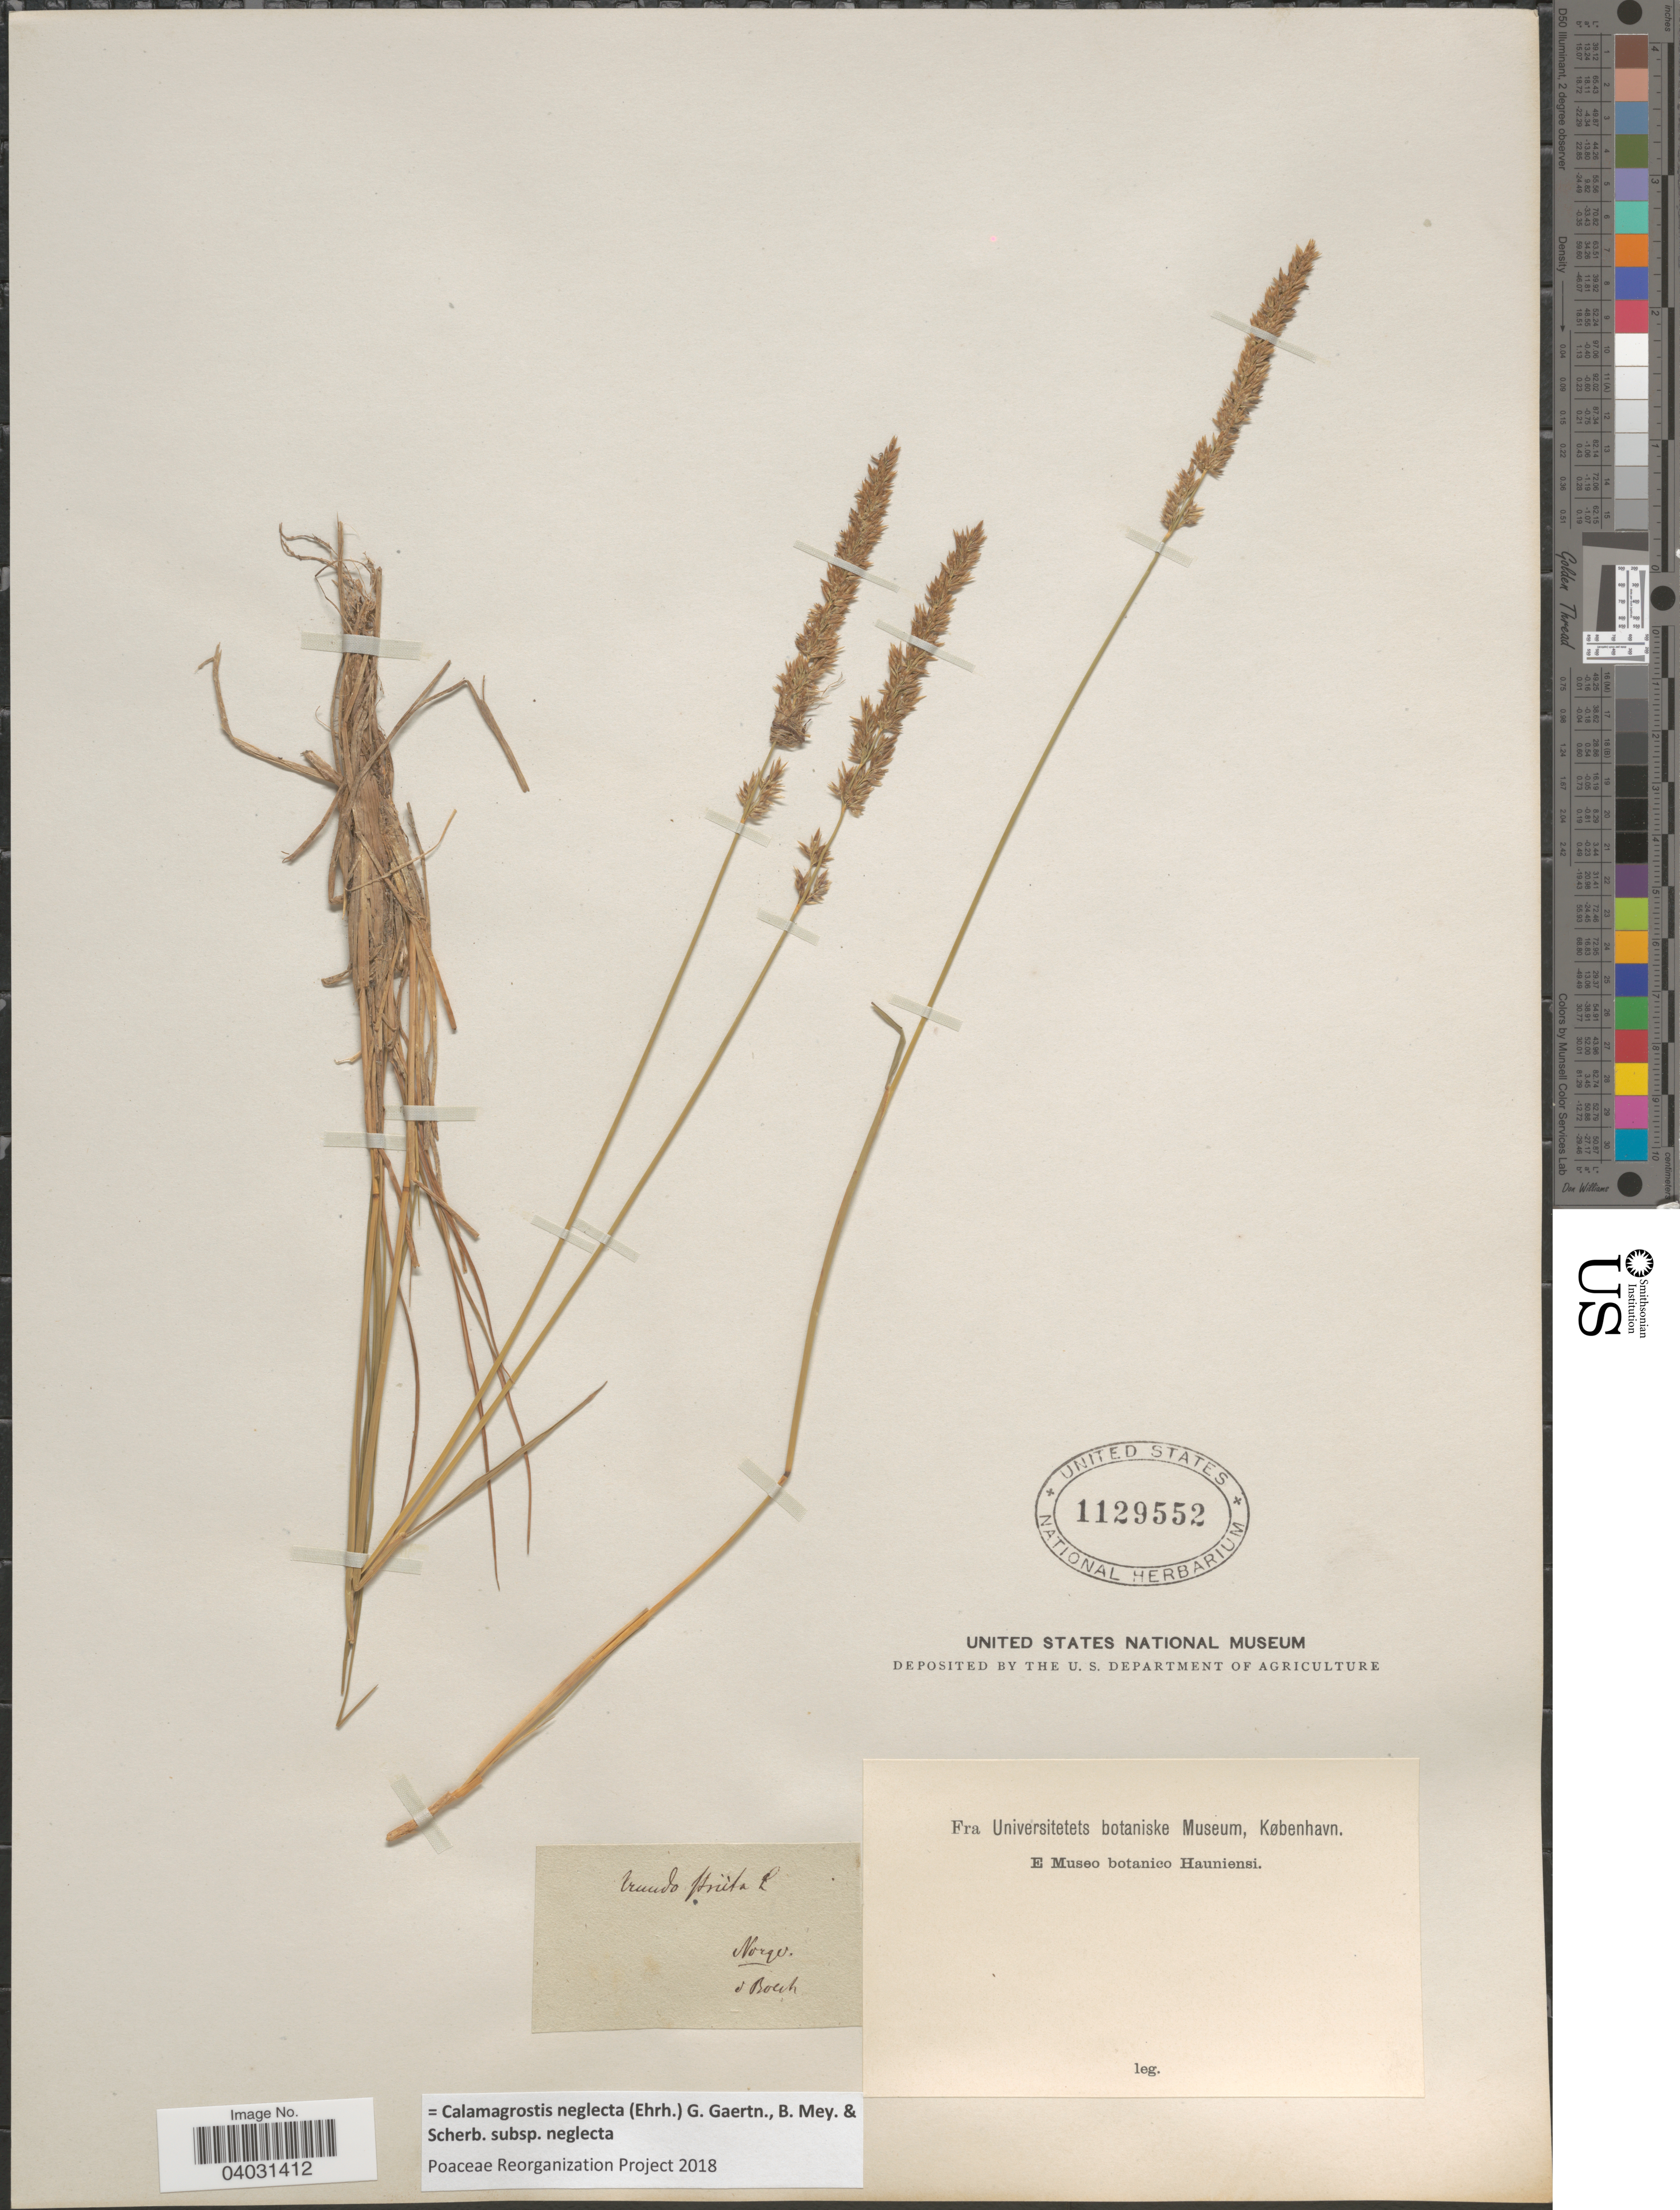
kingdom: Plantae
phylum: Tracheophyta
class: Liliopsida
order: Poales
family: Poaceae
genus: Calamagrostis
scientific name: Calamagrostis neglecta subsp. neglecta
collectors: Boech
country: Norway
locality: Norge.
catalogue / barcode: US 1129552